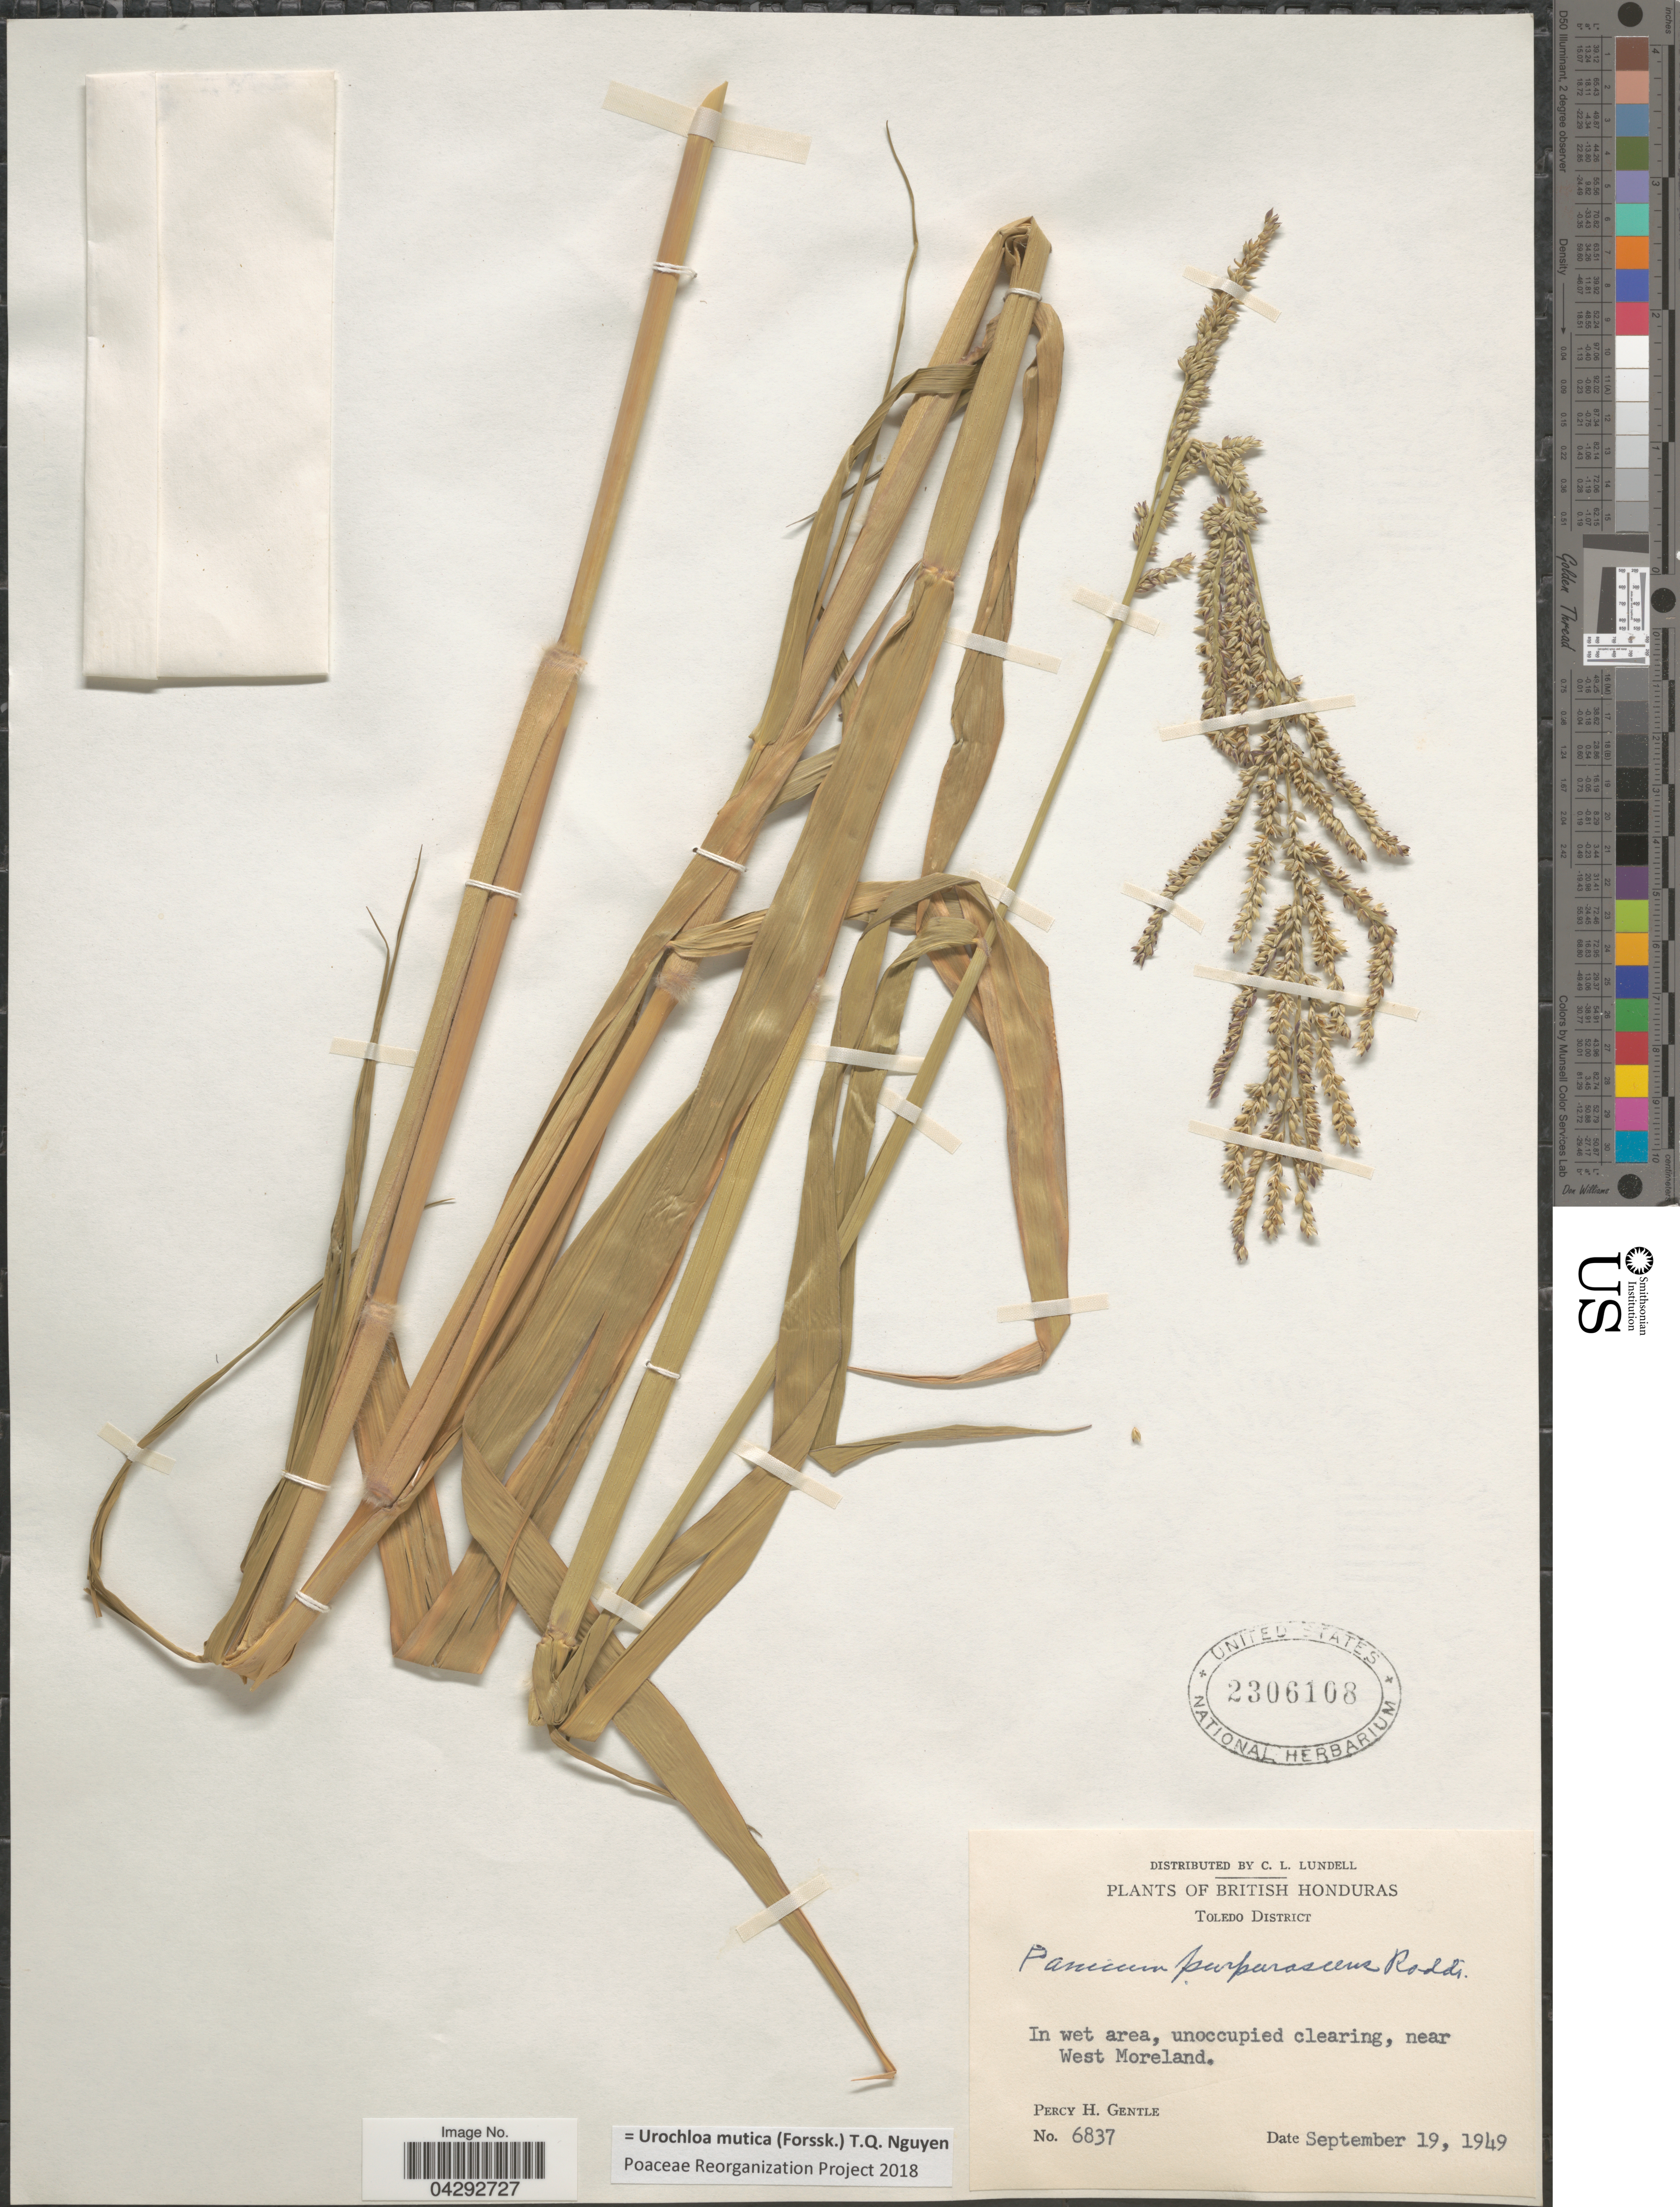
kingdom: Plantae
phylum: Tracheophyta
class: Liliopsida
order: Poales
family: Poaceae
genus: Urochloa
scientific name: Urochloa mutica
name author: (Forssk.) T.Q. Nguyen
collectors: P. H. Gentle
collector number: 6837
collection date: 1949-09-19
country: Belize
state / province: Toledo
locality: British Honduras. Toledo District. In wet area, unoccupied clearing, near West Moreland.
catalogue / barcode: US 2306108